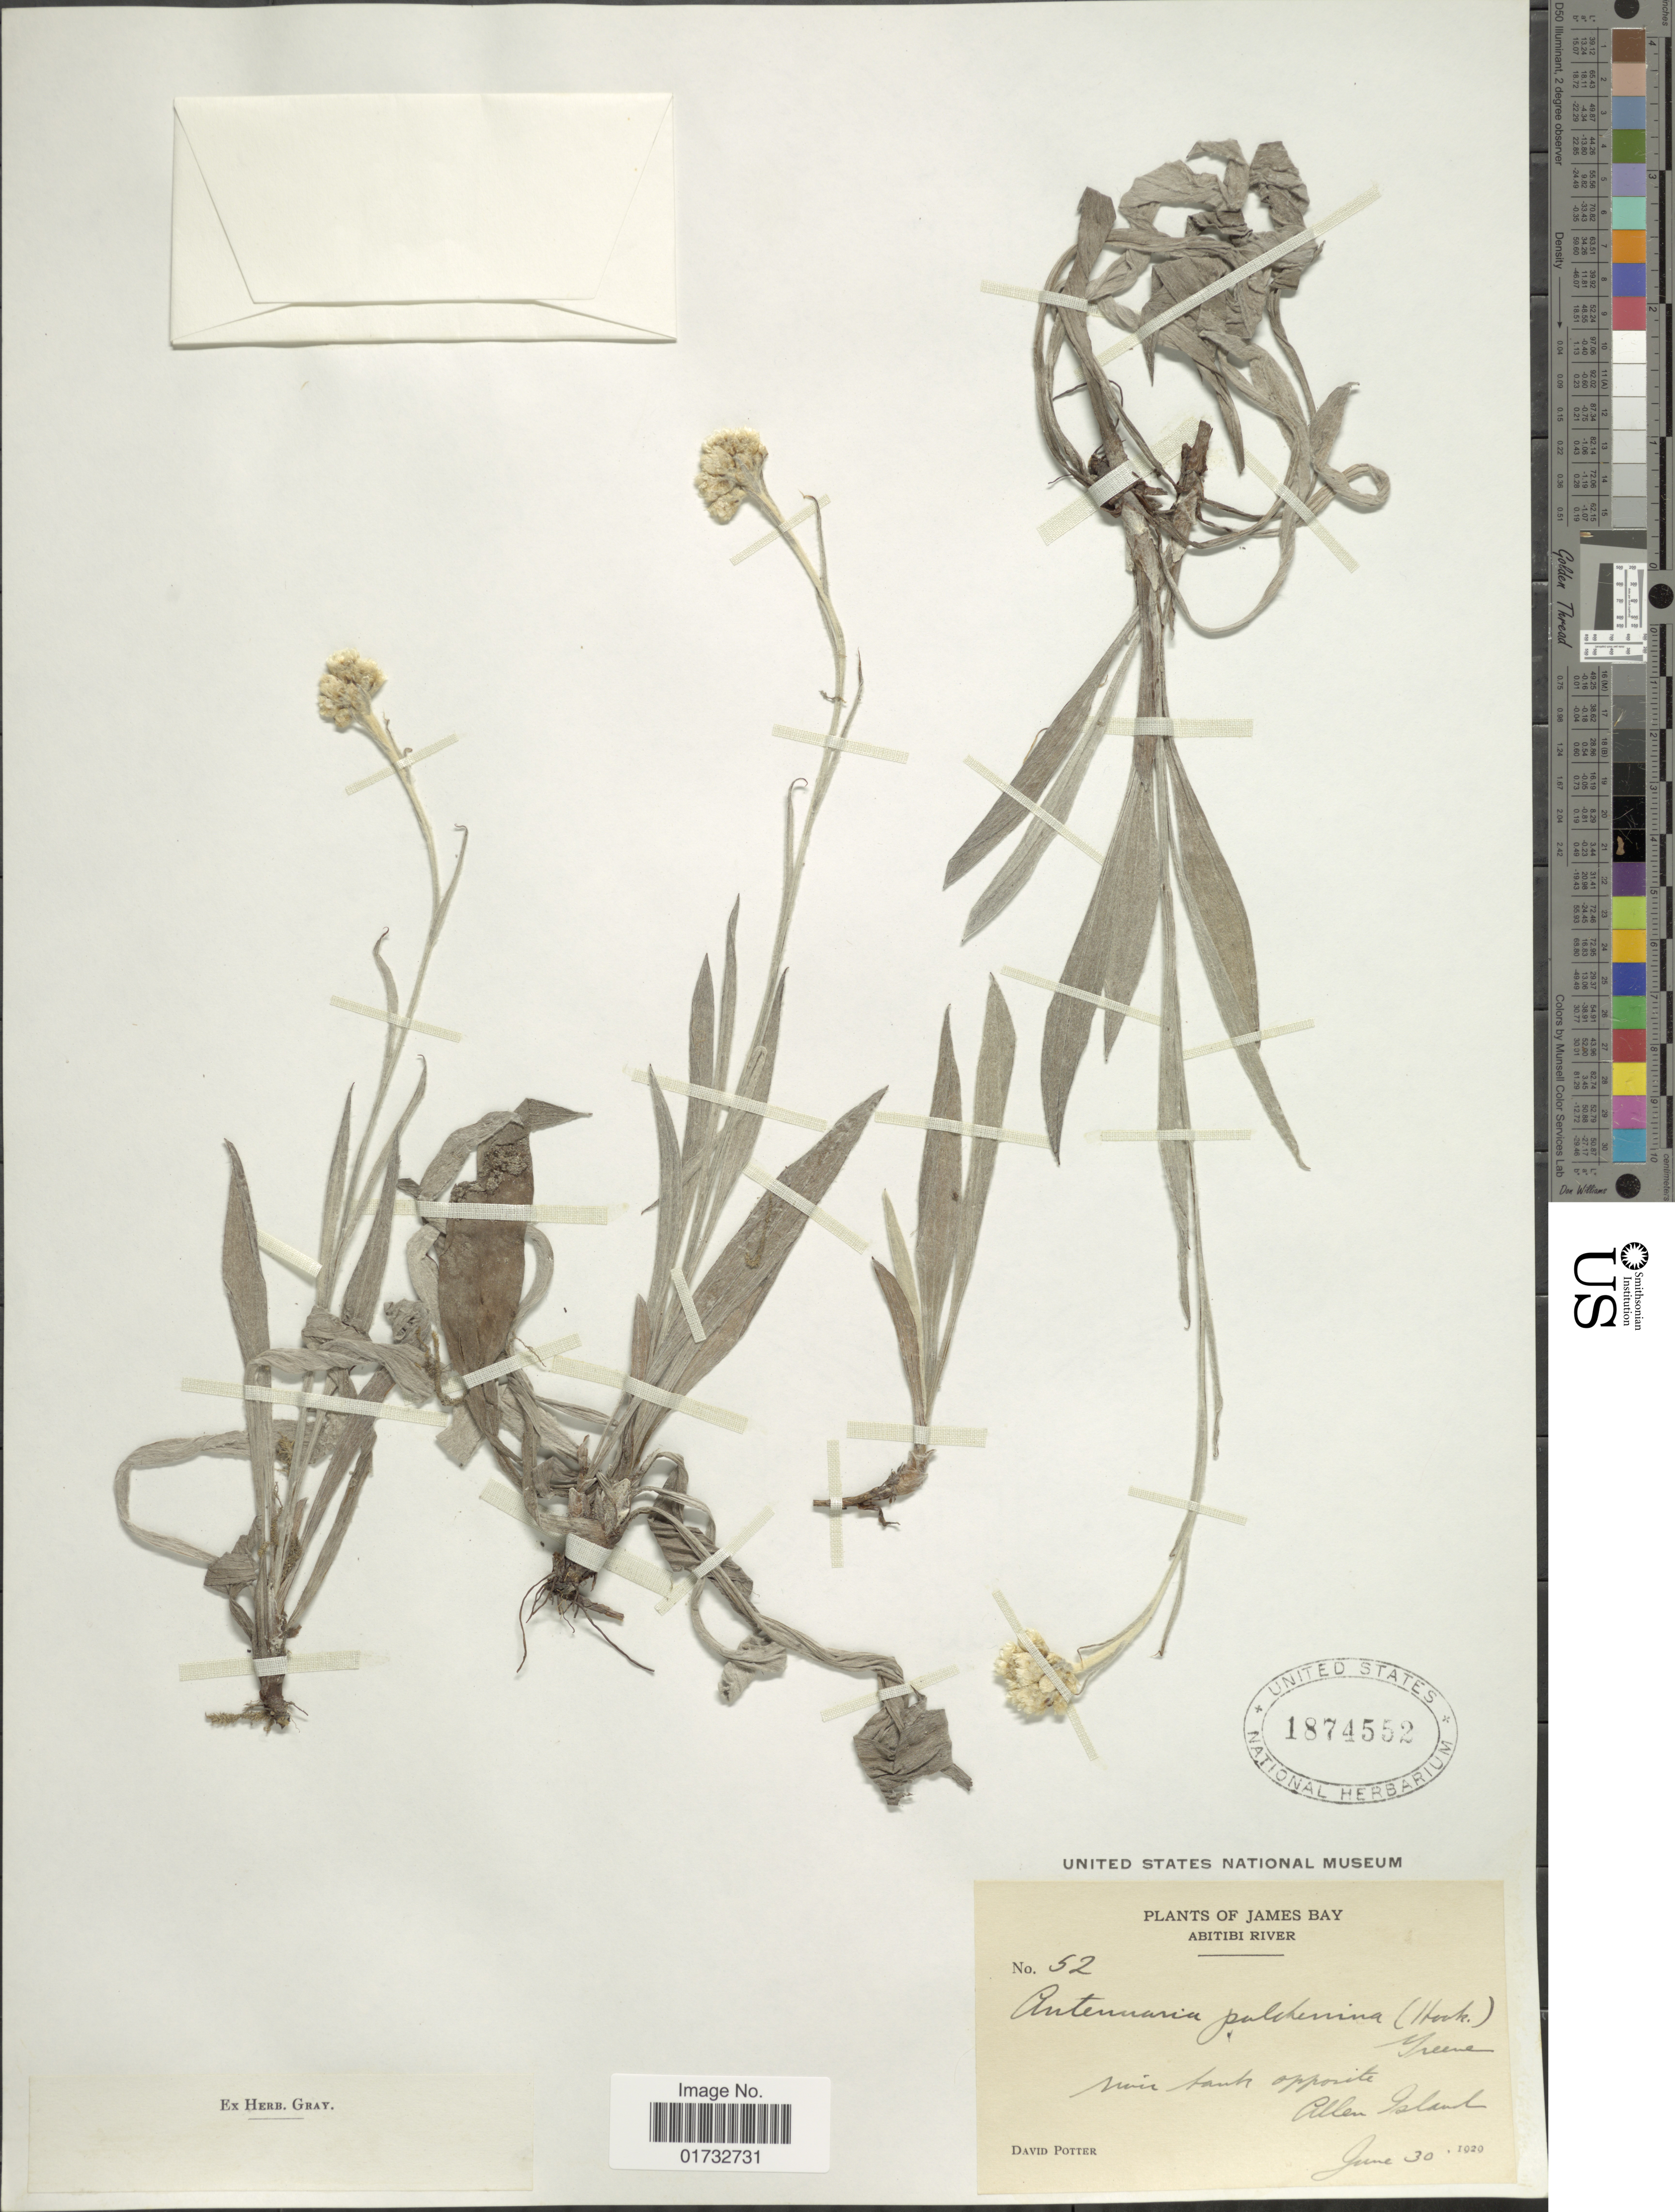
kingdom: Plantae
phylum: Tracheophyta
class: Magnoliopsida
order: Asterales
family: Asteraceae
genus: Antennaria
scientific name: Antennaria pulcherrima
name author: (Hook.) Greene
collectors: D. Potter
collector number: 52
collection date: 1929-06-30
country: Canada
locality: James Bay. Abitibi River. river bank opposite Allen Island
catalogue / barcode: US 1874552